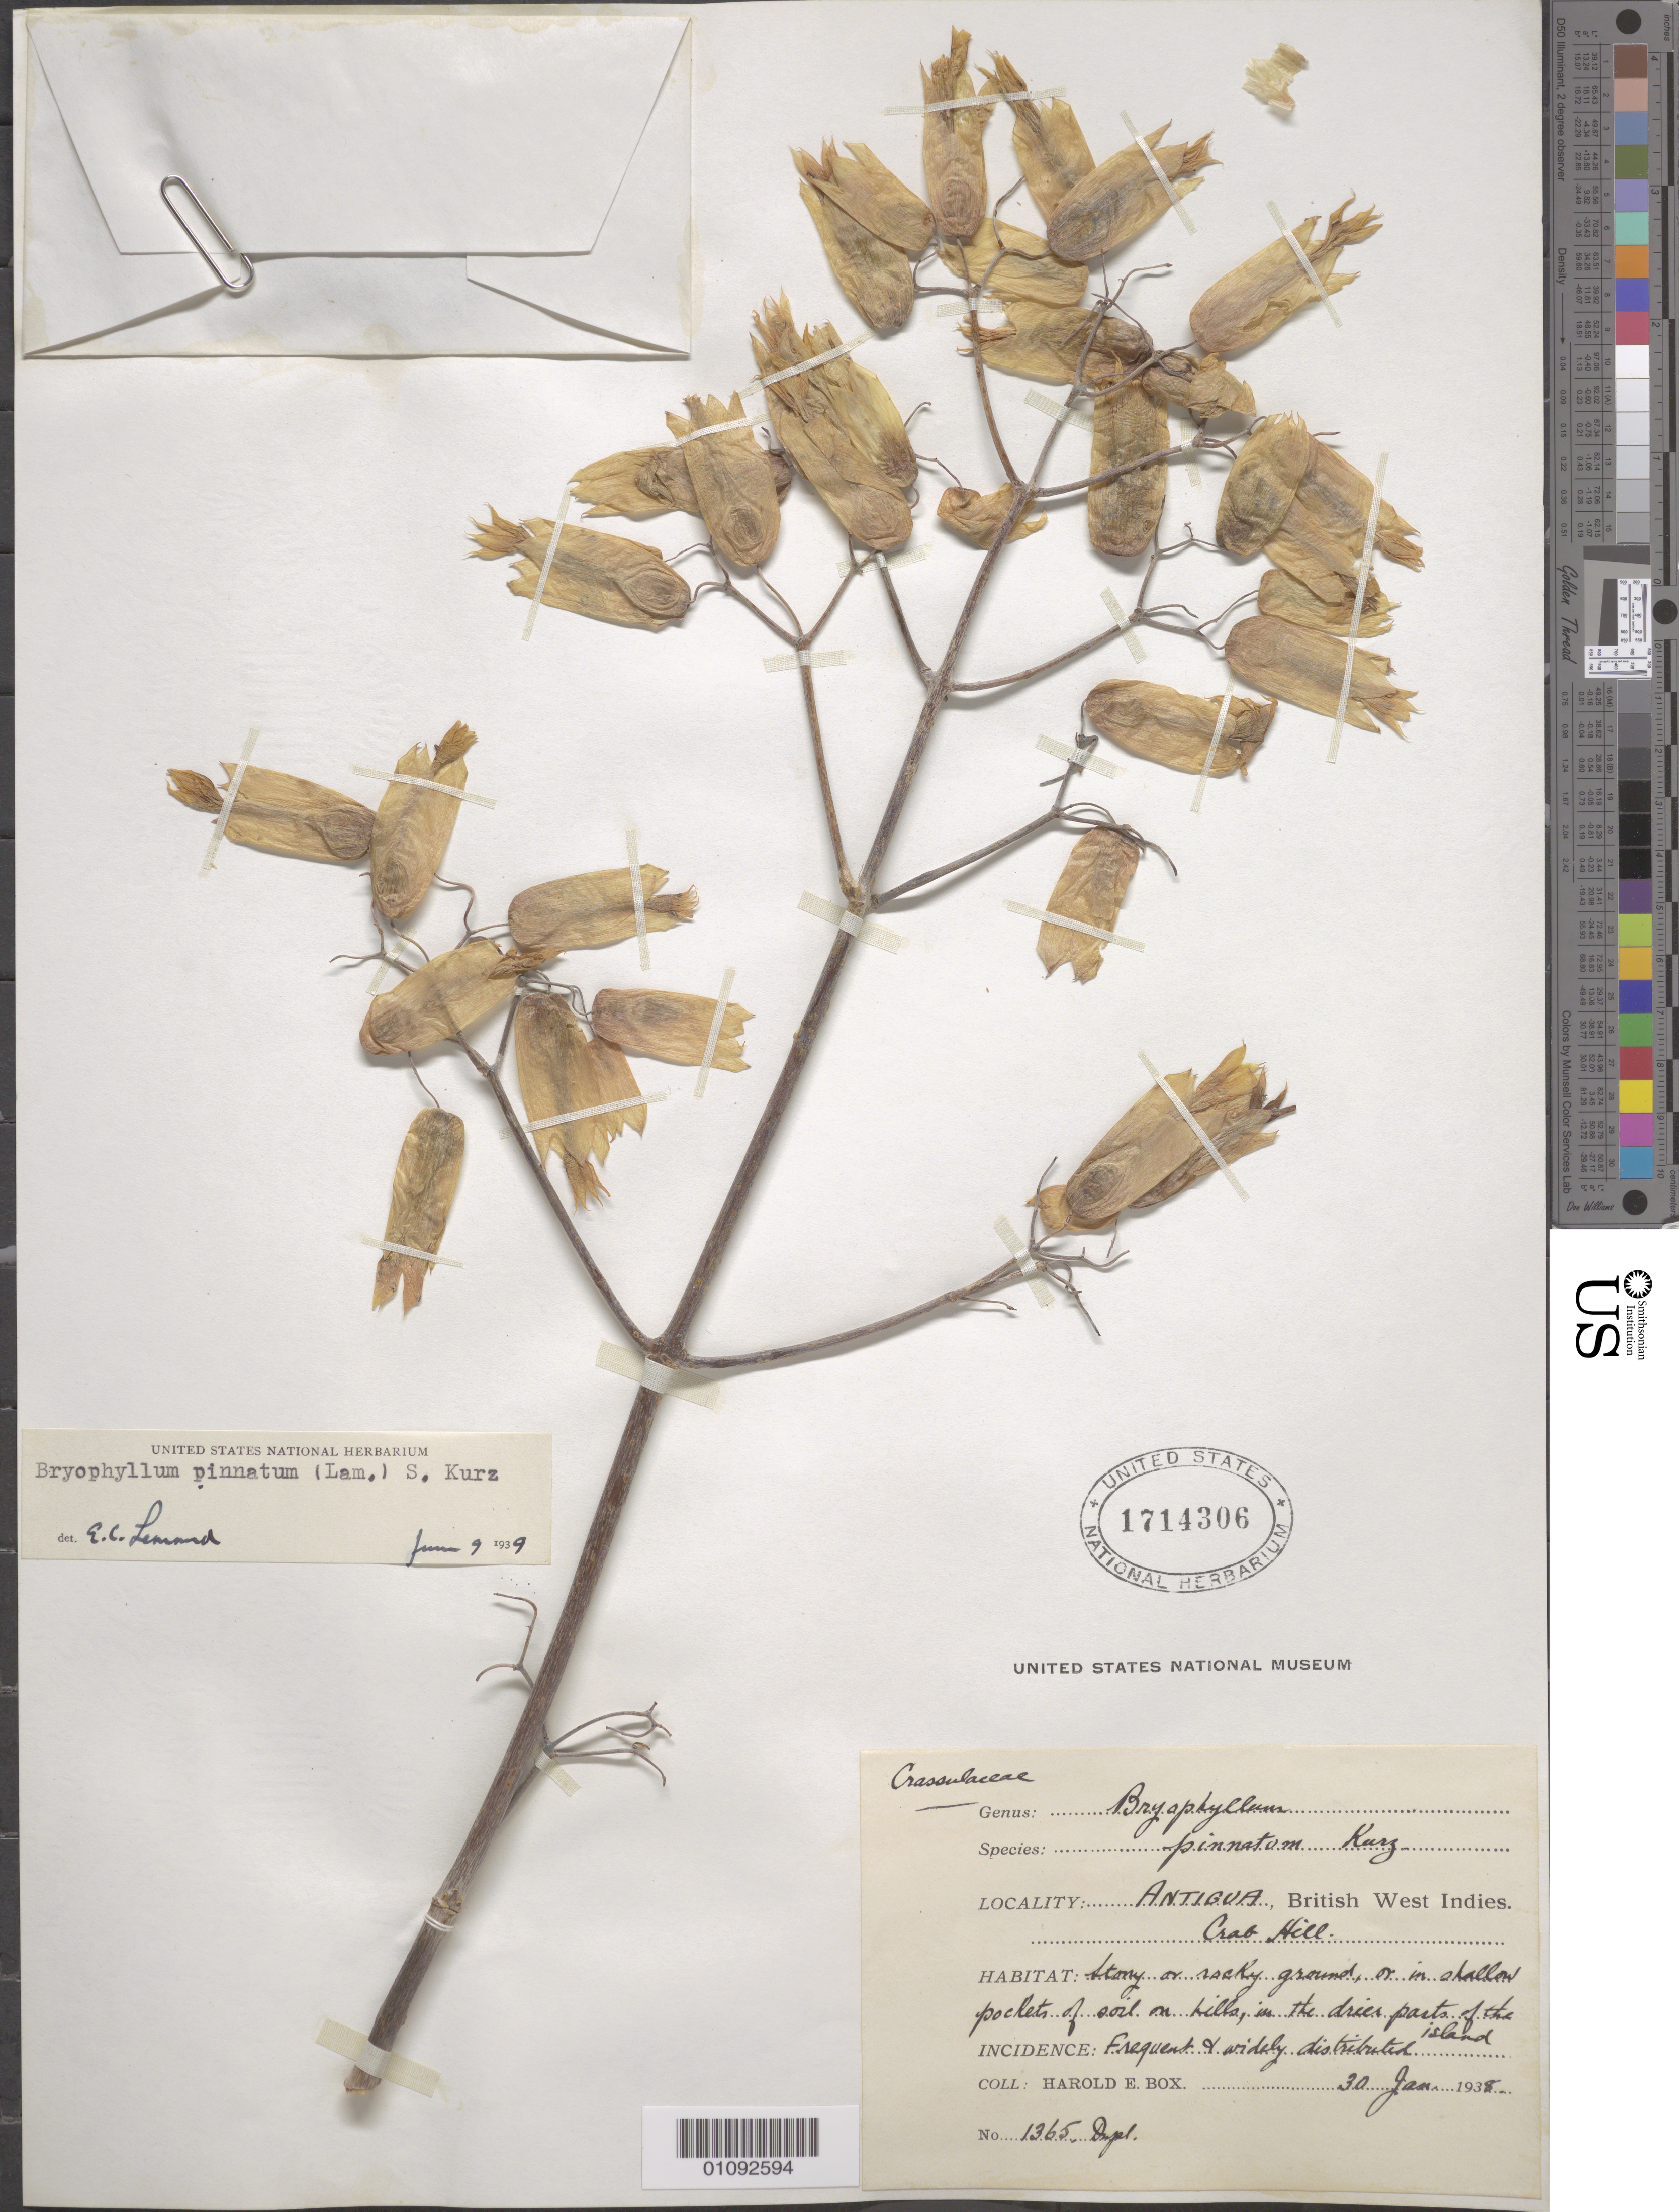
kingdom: Plantae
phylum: Tracheophyta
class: Magnoliopsida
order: Saxifragales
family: Crassulaceae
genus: Kalanchoe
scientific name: Kalanchoe pinnata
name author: (Lam.) Pers.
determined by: Strong, Mark T., (BOT), Smithsonian Institution - National Museum of Natural History (UNITED STATES)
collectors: H. E. Box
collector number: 1365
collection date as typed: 30 Jan 1935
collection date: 1935-01-30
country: Antigua and Barbuda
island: Antigua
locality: Crab Hill.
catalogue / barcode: US 1714306